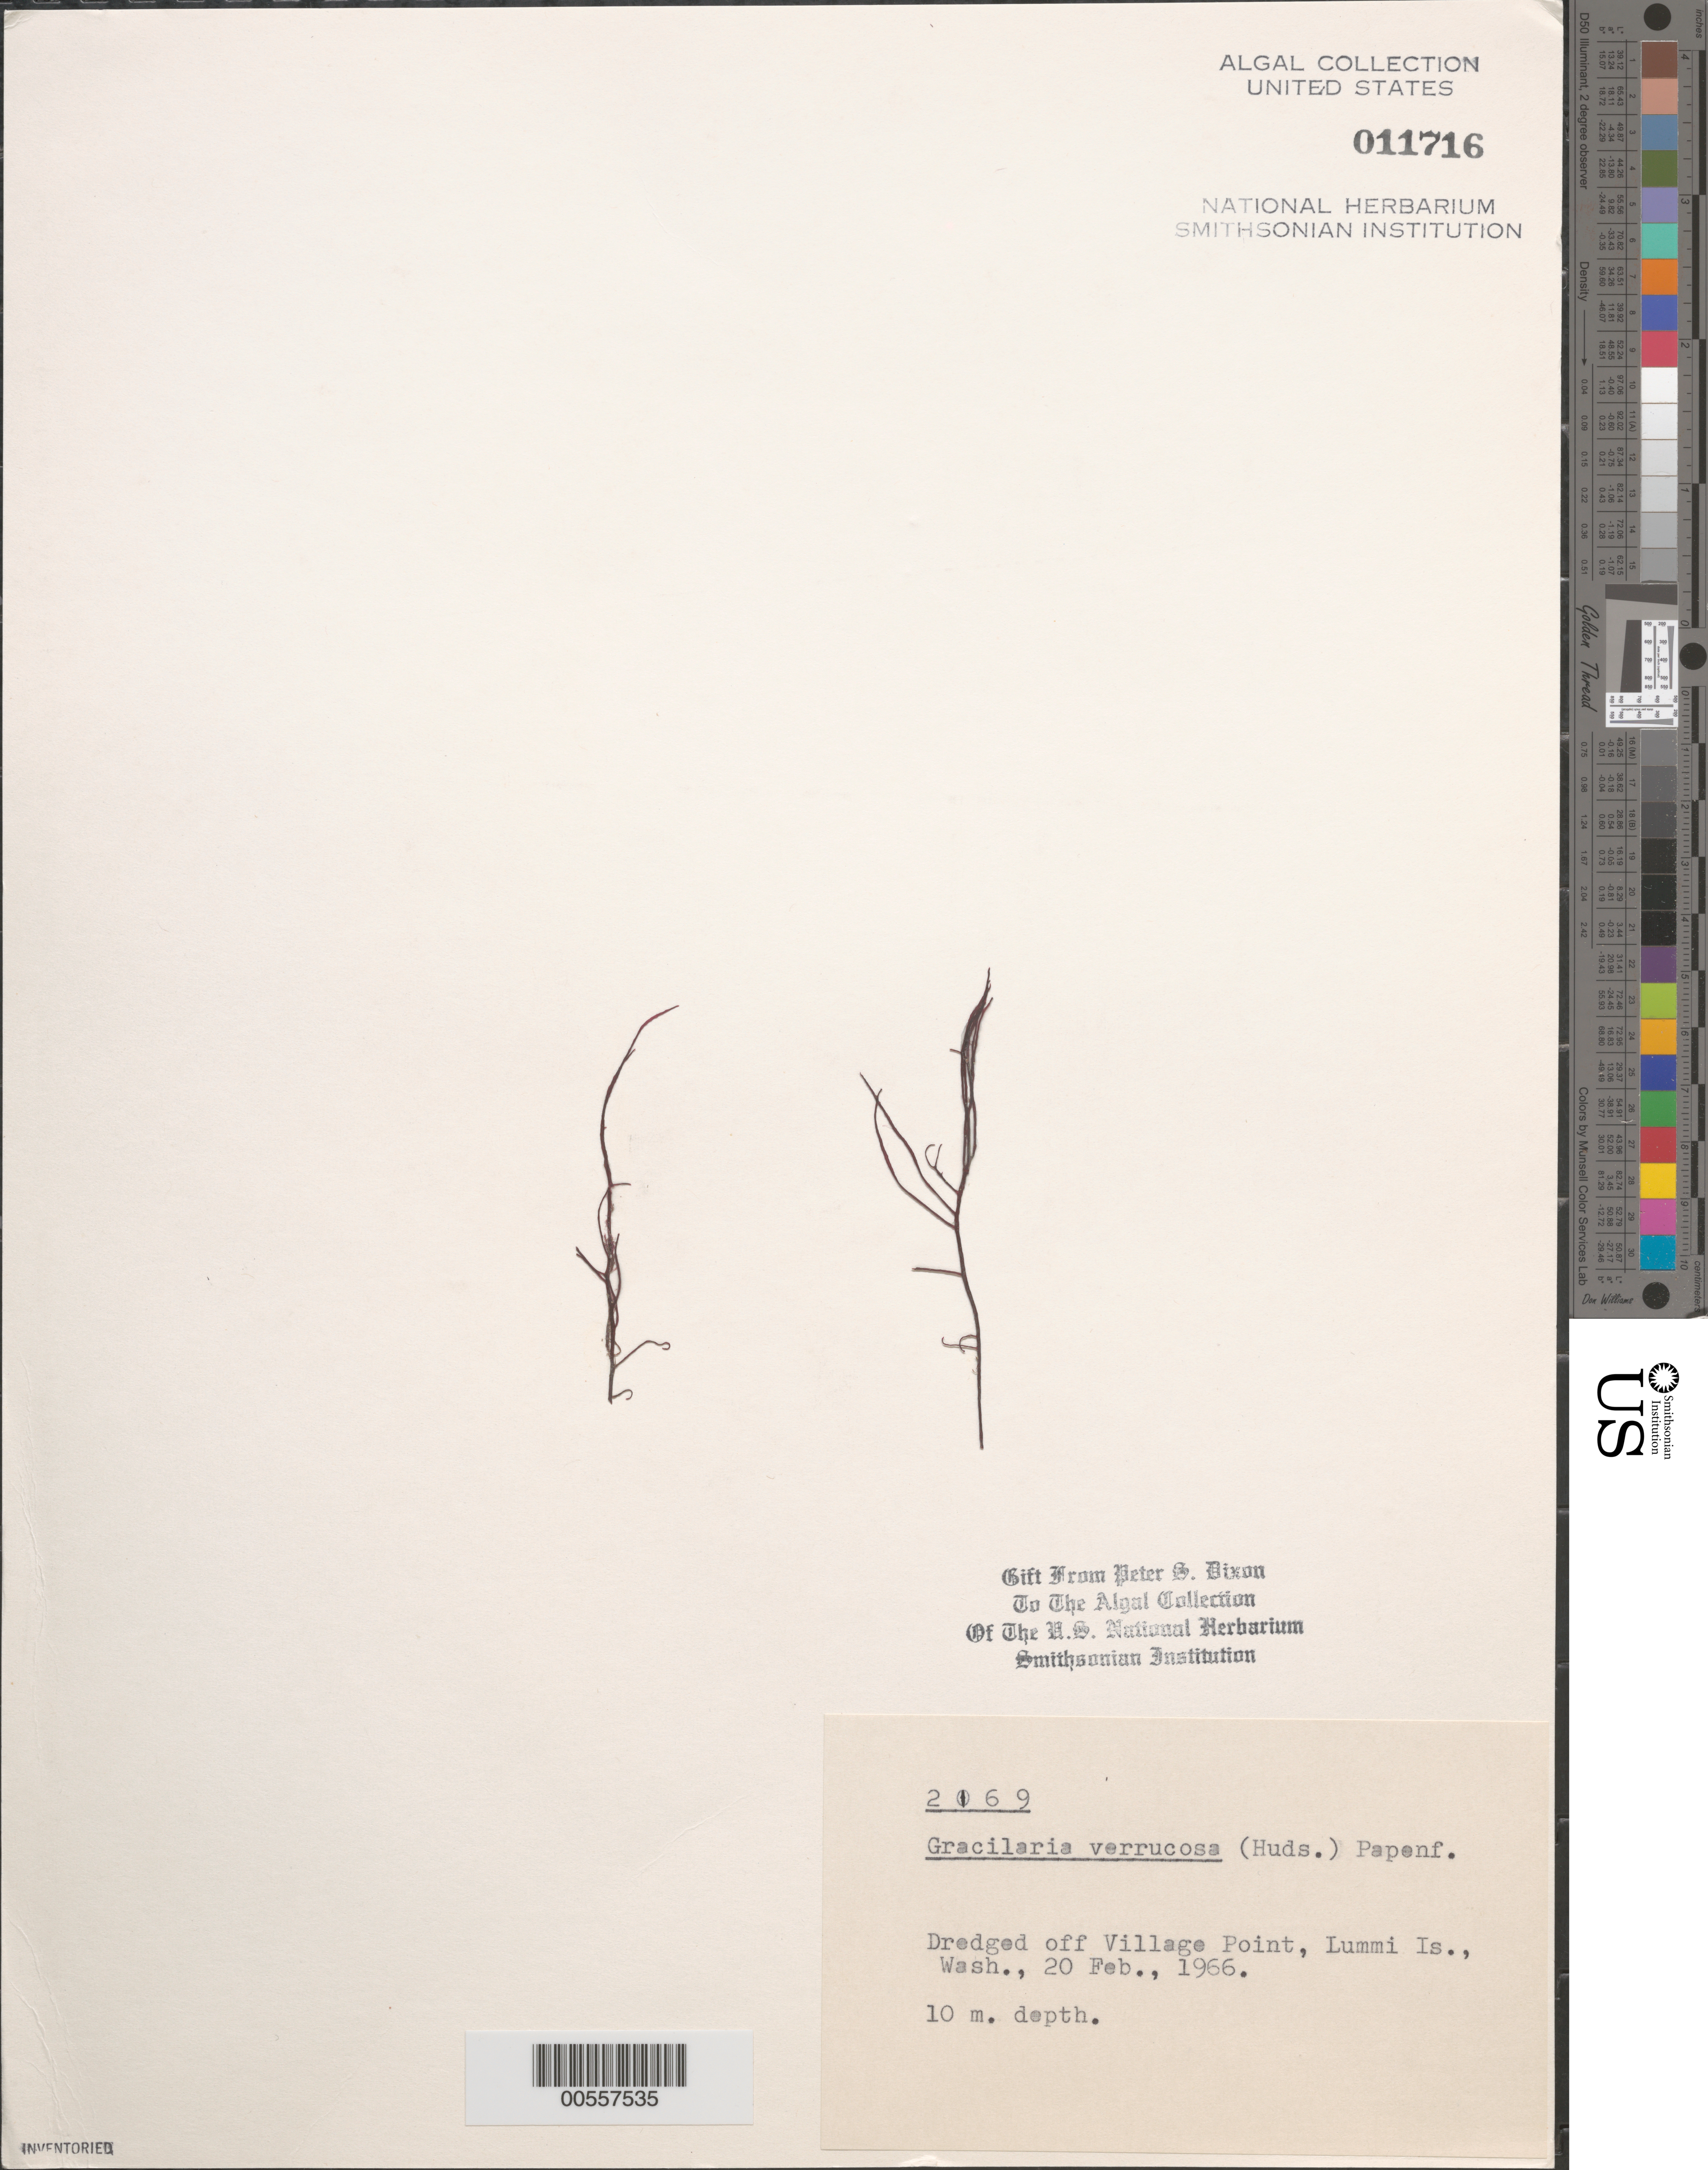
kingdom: Plantae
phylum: Rhodophyta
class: Florideophyceae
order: Gracilariales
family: Gracilariaceae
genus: Gracilariopsis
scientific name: Gracilariopsis longissima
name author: (S.G. Gmel.) Steentoft et al.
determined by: Algae name updating Project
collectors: P. S. Dixon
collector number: PSD 2169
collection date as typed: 20 Feb 1966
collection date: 1966-02-20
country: United States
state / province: Washington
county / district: Whatcom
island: Lummi Island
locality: Off Village Point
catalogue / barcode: US 11716